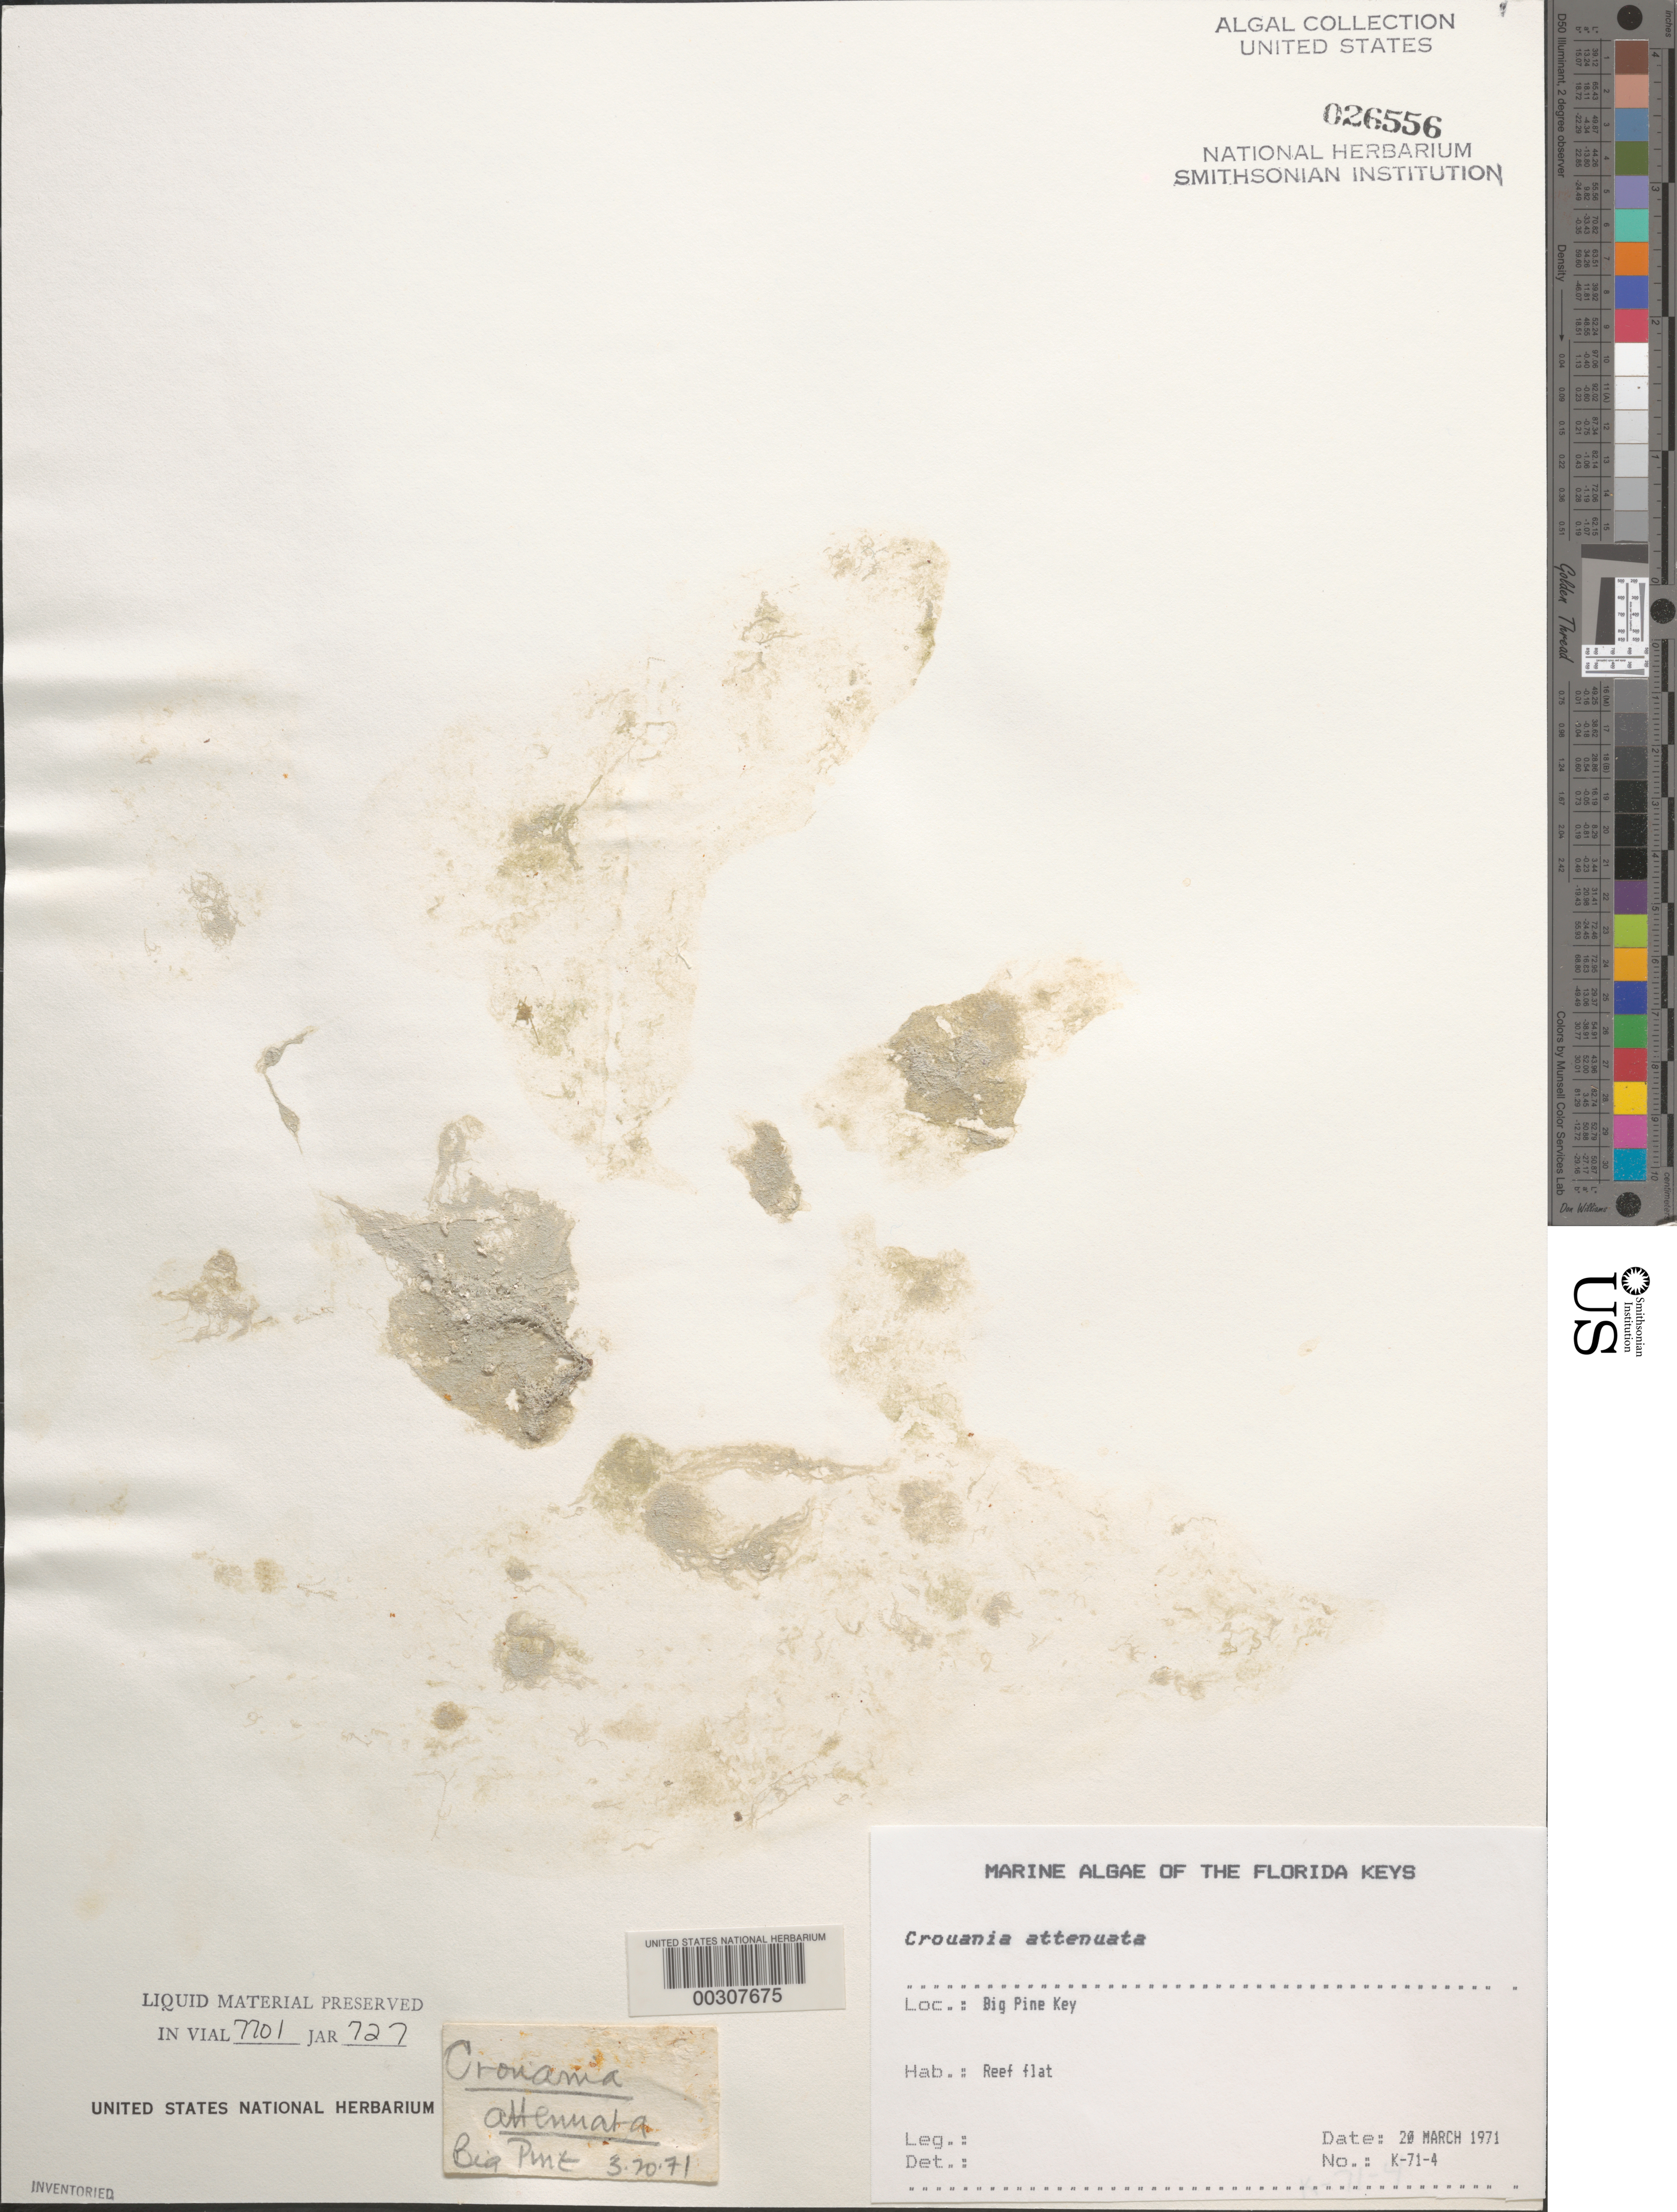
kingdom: Plantae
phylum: Rhodophyta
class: Florideophyceae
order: Ceramiales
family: Callithamniaceae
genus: Crouania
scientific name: Crouania attenuata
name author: (C. Agardh) J. Agardh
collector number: K-71-4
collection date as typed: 20 Mar 1971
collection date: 1971-03-20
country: United States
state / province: Florida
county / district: Monroe County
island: Big Pine Key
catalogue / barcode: US 26556